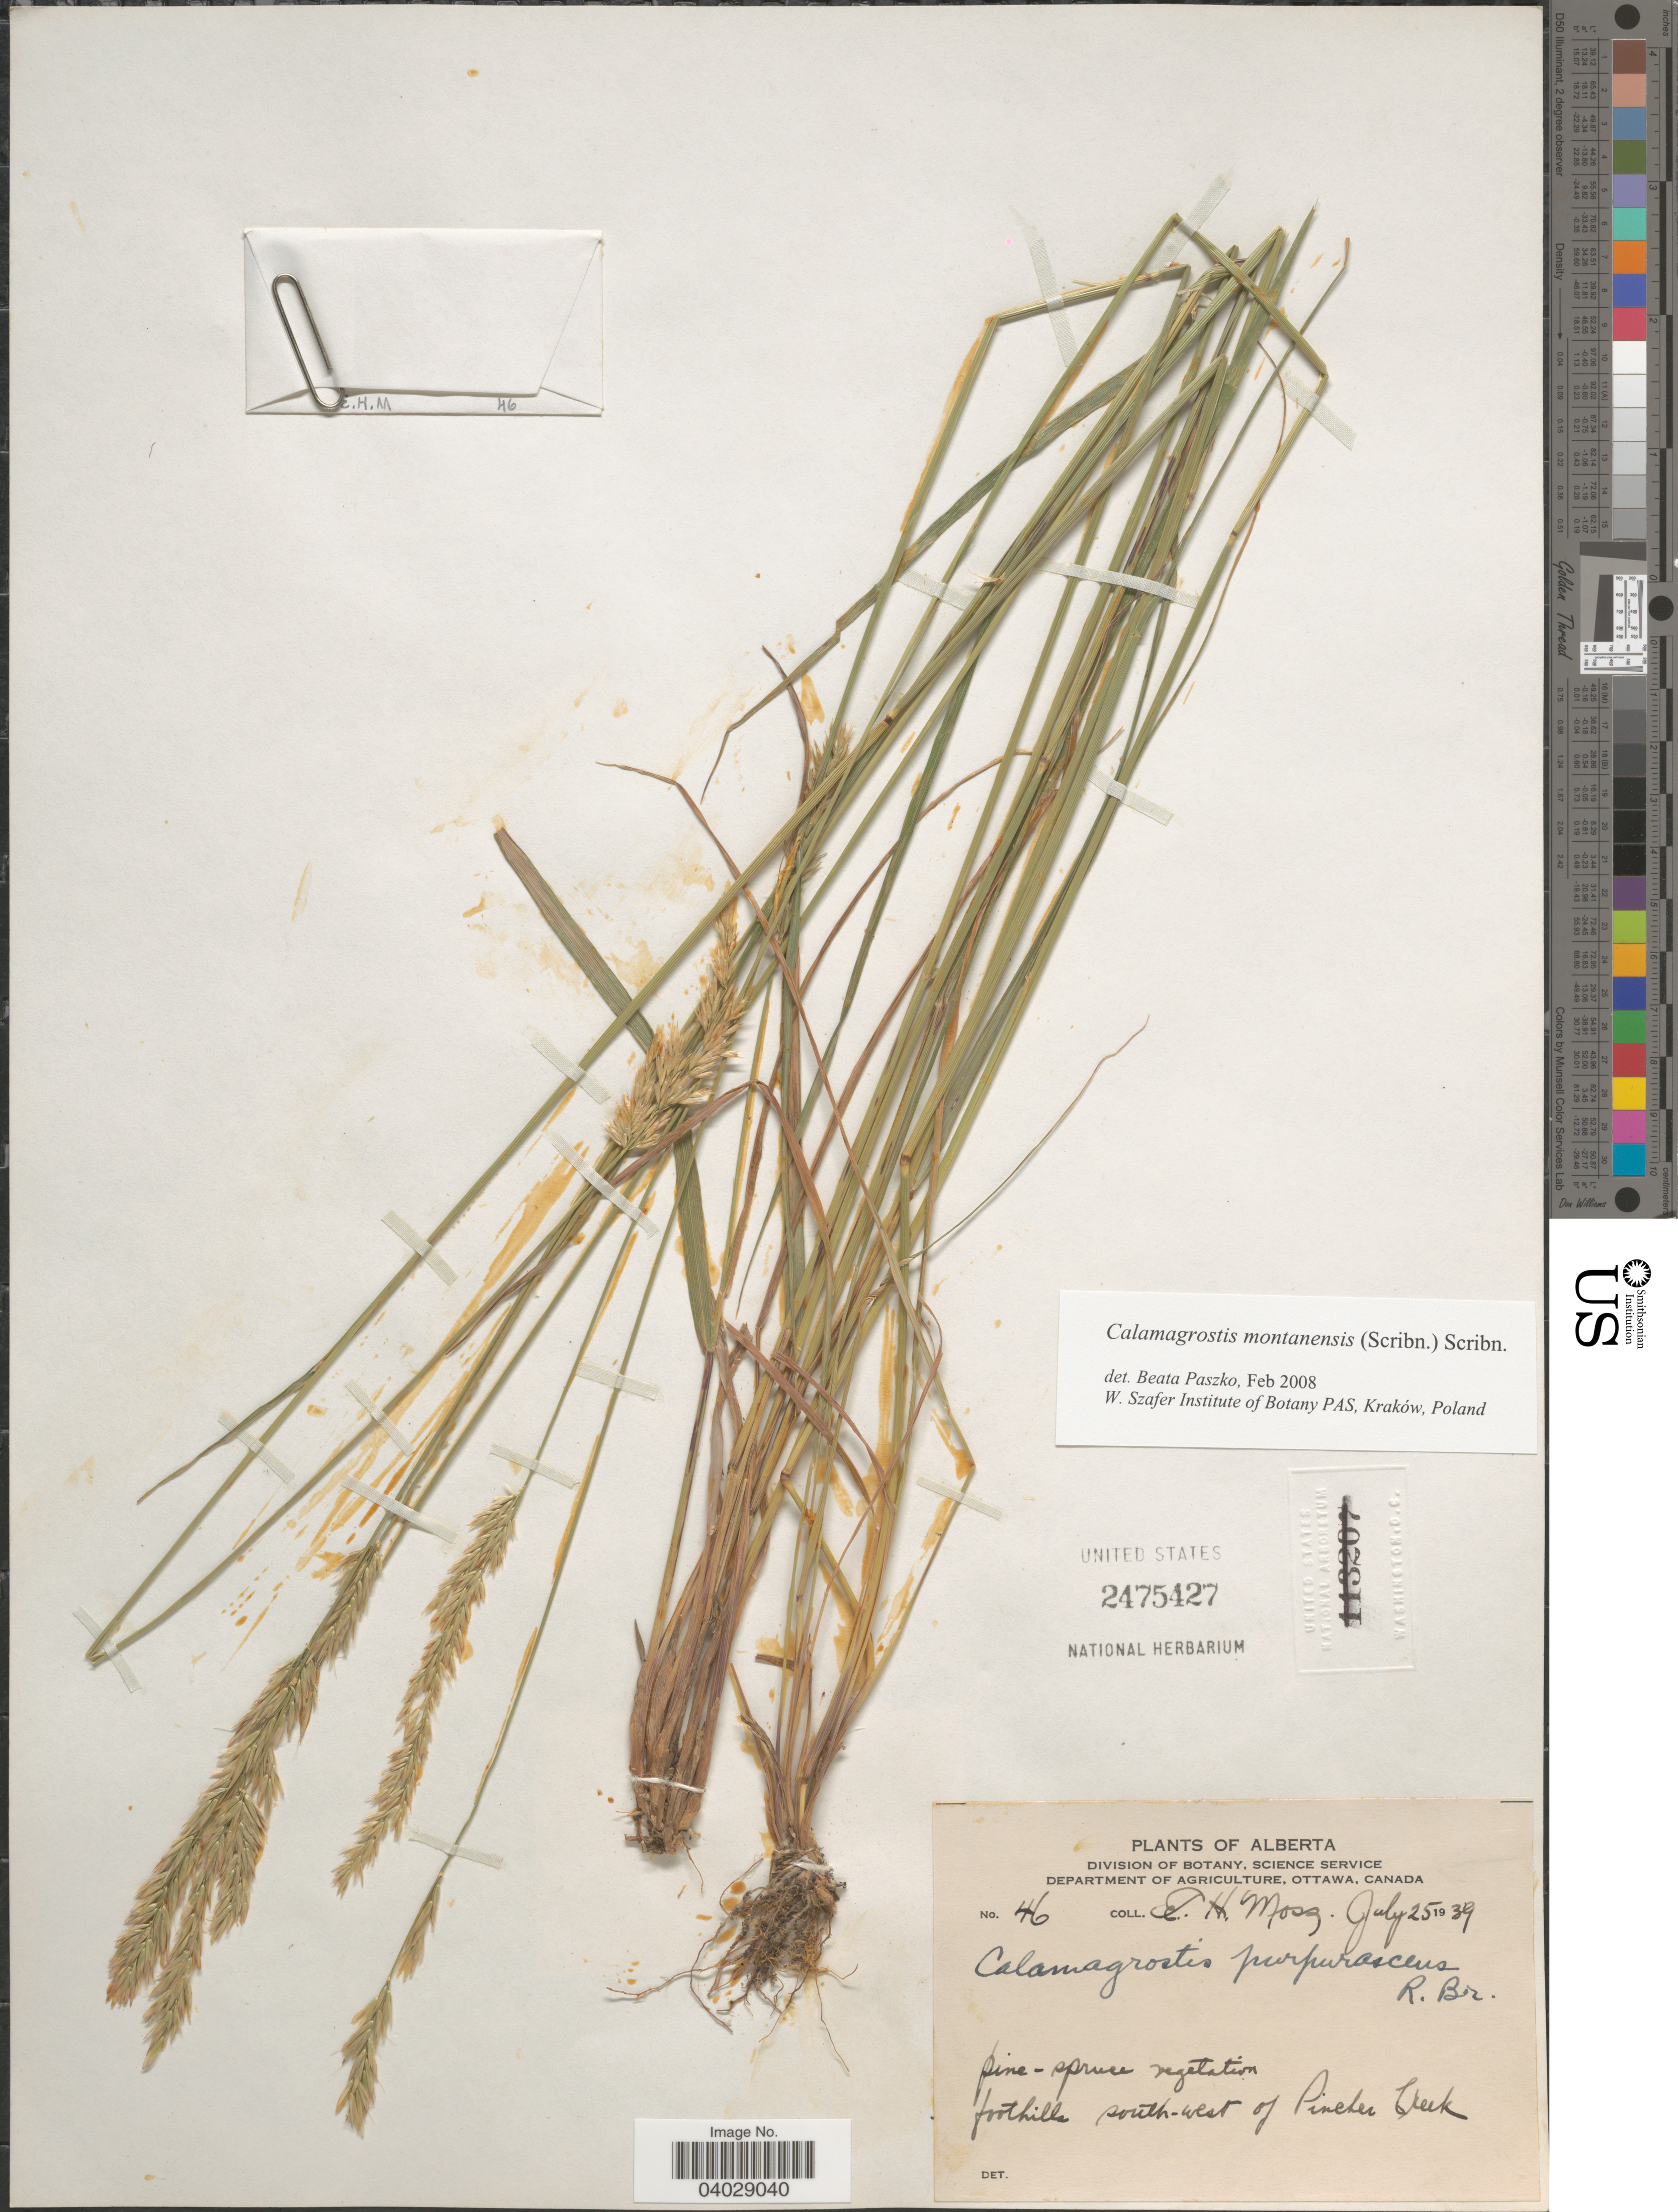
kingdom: Plantae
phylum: Tracheophyta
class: Liliopsida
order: Poales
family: Poaceae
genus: Calamagrostis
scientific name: Calamagrostis montanensis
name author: Scribn. ex Vasey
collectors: E. Moss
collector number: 46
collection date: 1939-07-25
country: Canada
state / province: Alberta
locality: Foothills south-west of Pincher Creek.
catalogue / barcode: US 2475427